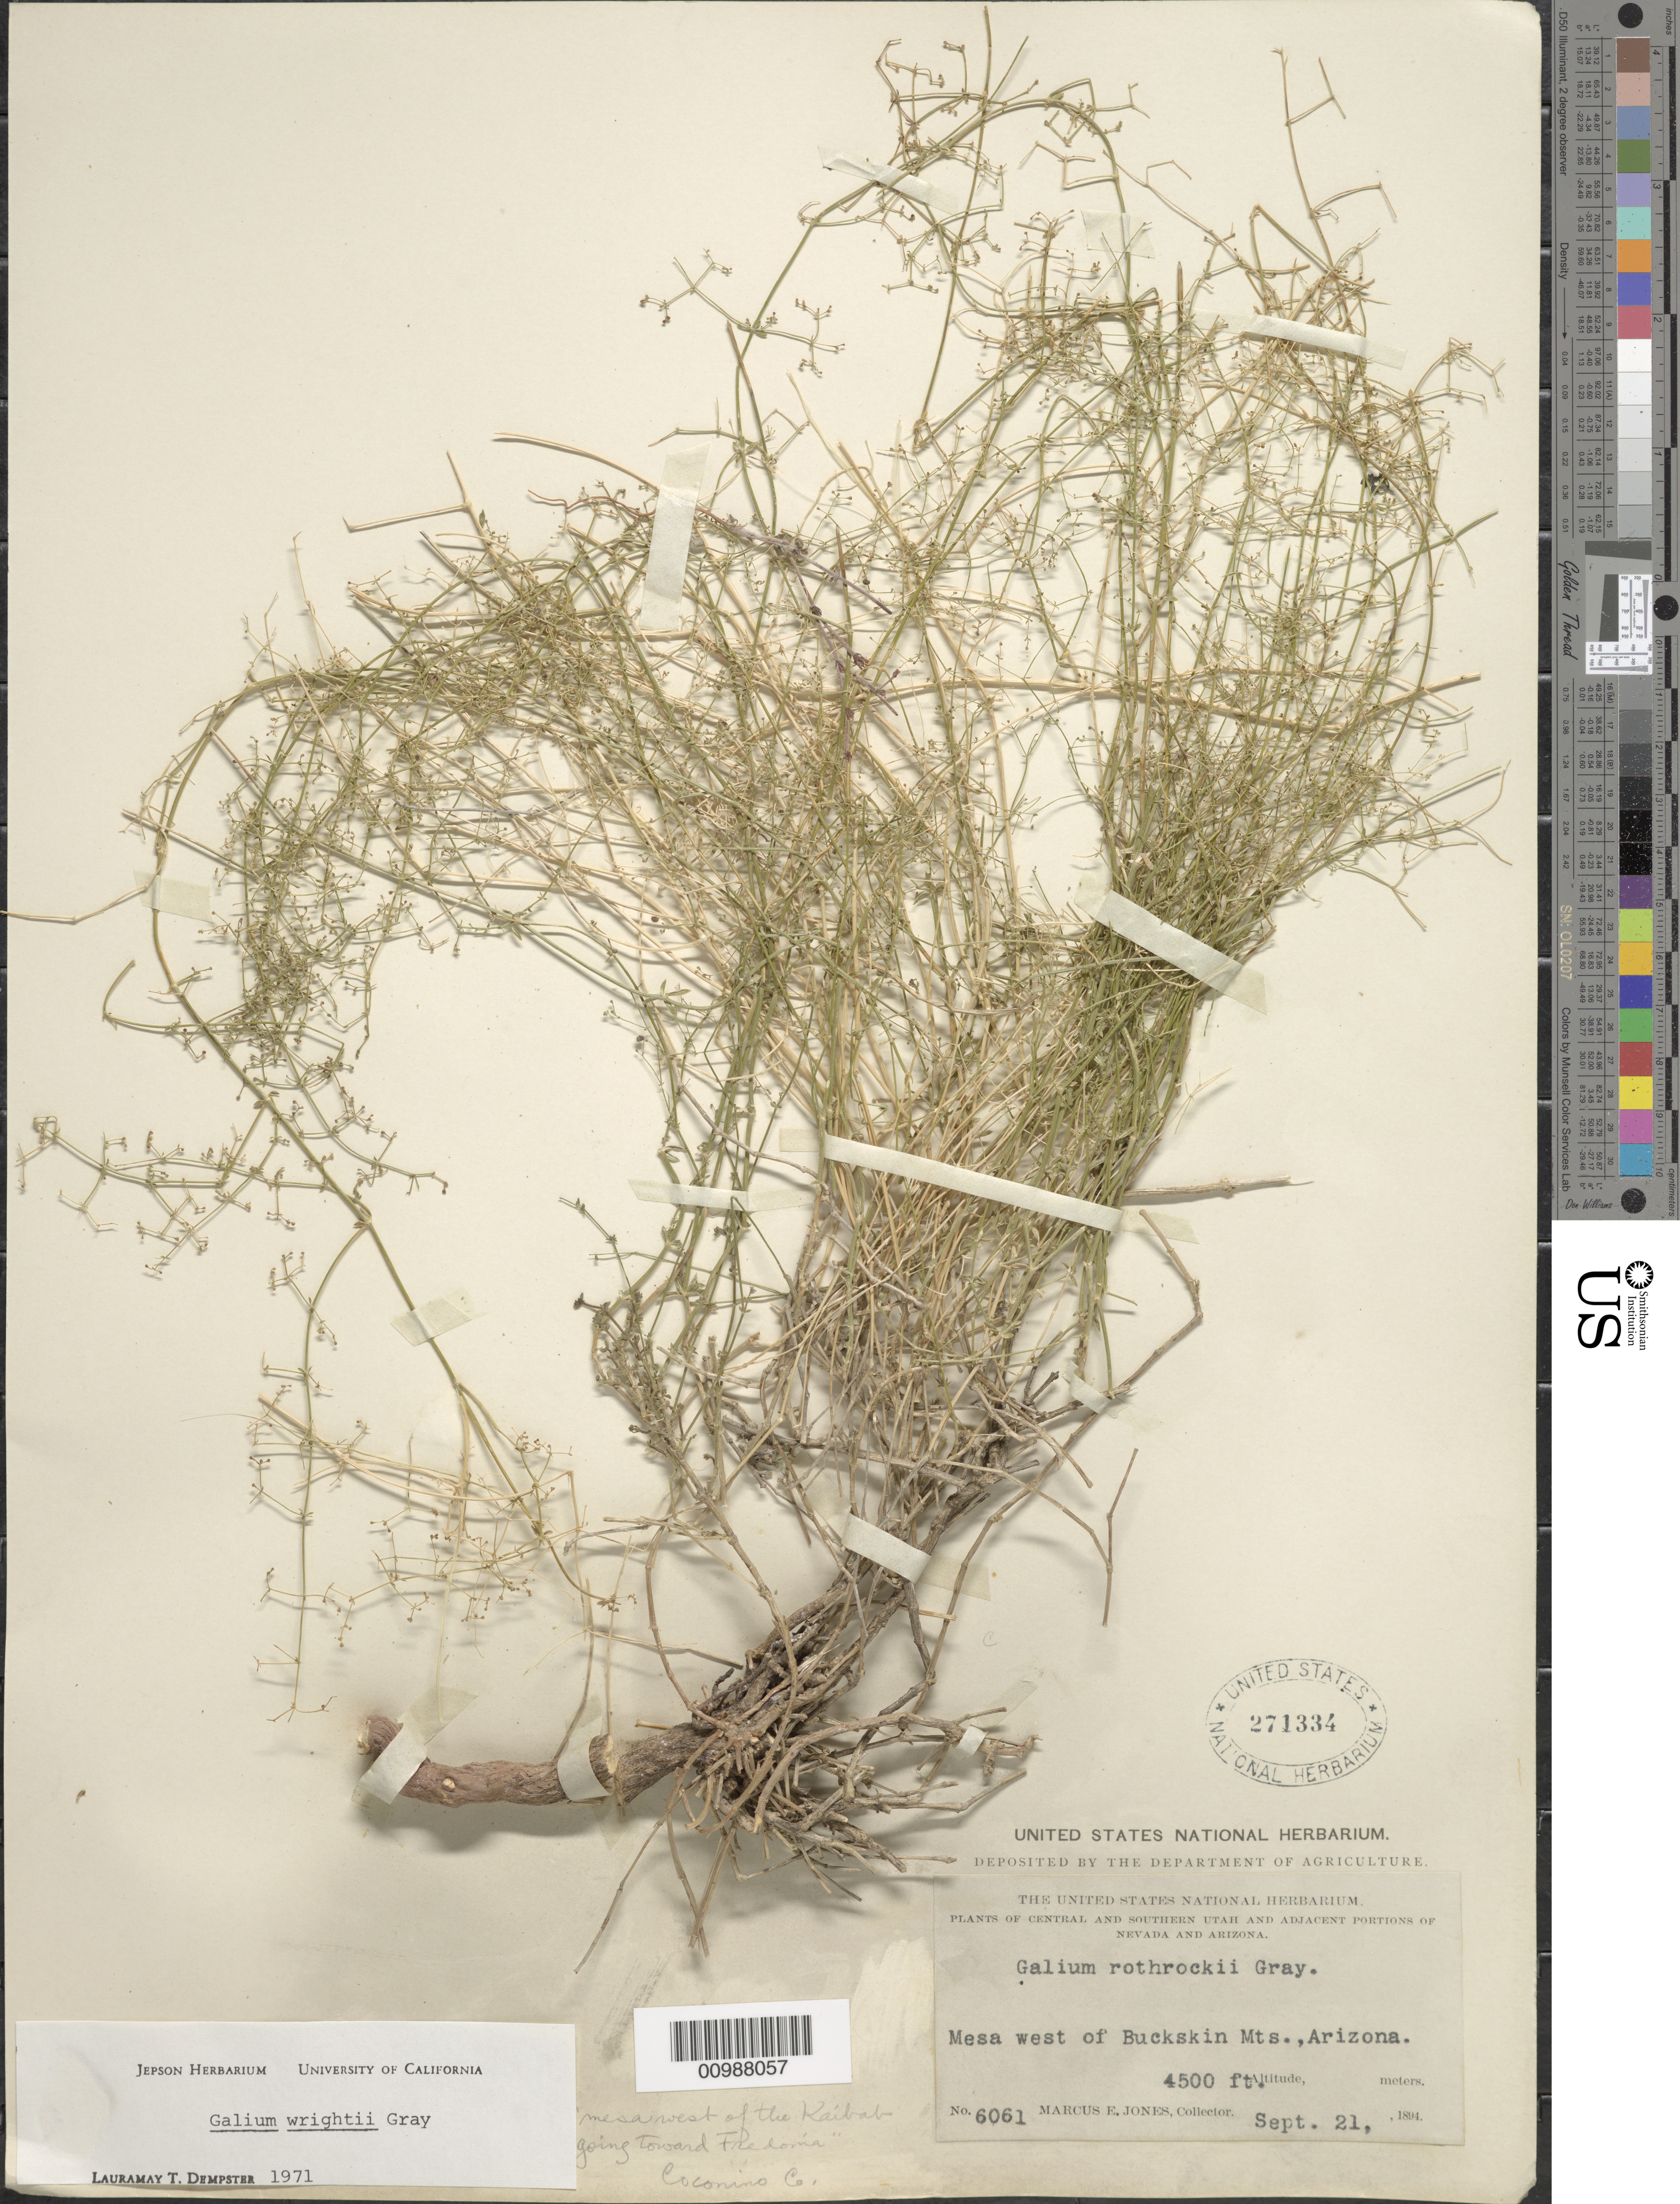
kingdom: Plantae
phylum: Tracheophyta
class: Magnoliopsida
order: Gentianales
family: Rubiaceae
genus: Galium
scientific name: Galium wrightii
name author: A. Gray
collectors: M. E. Jones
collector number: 6061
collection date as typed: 21 Sep 1894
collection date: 1894-09-21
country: United States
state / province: Arizona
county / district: Coconino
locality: Mesa west of Buckskin Mountains.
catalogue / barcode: US 271334